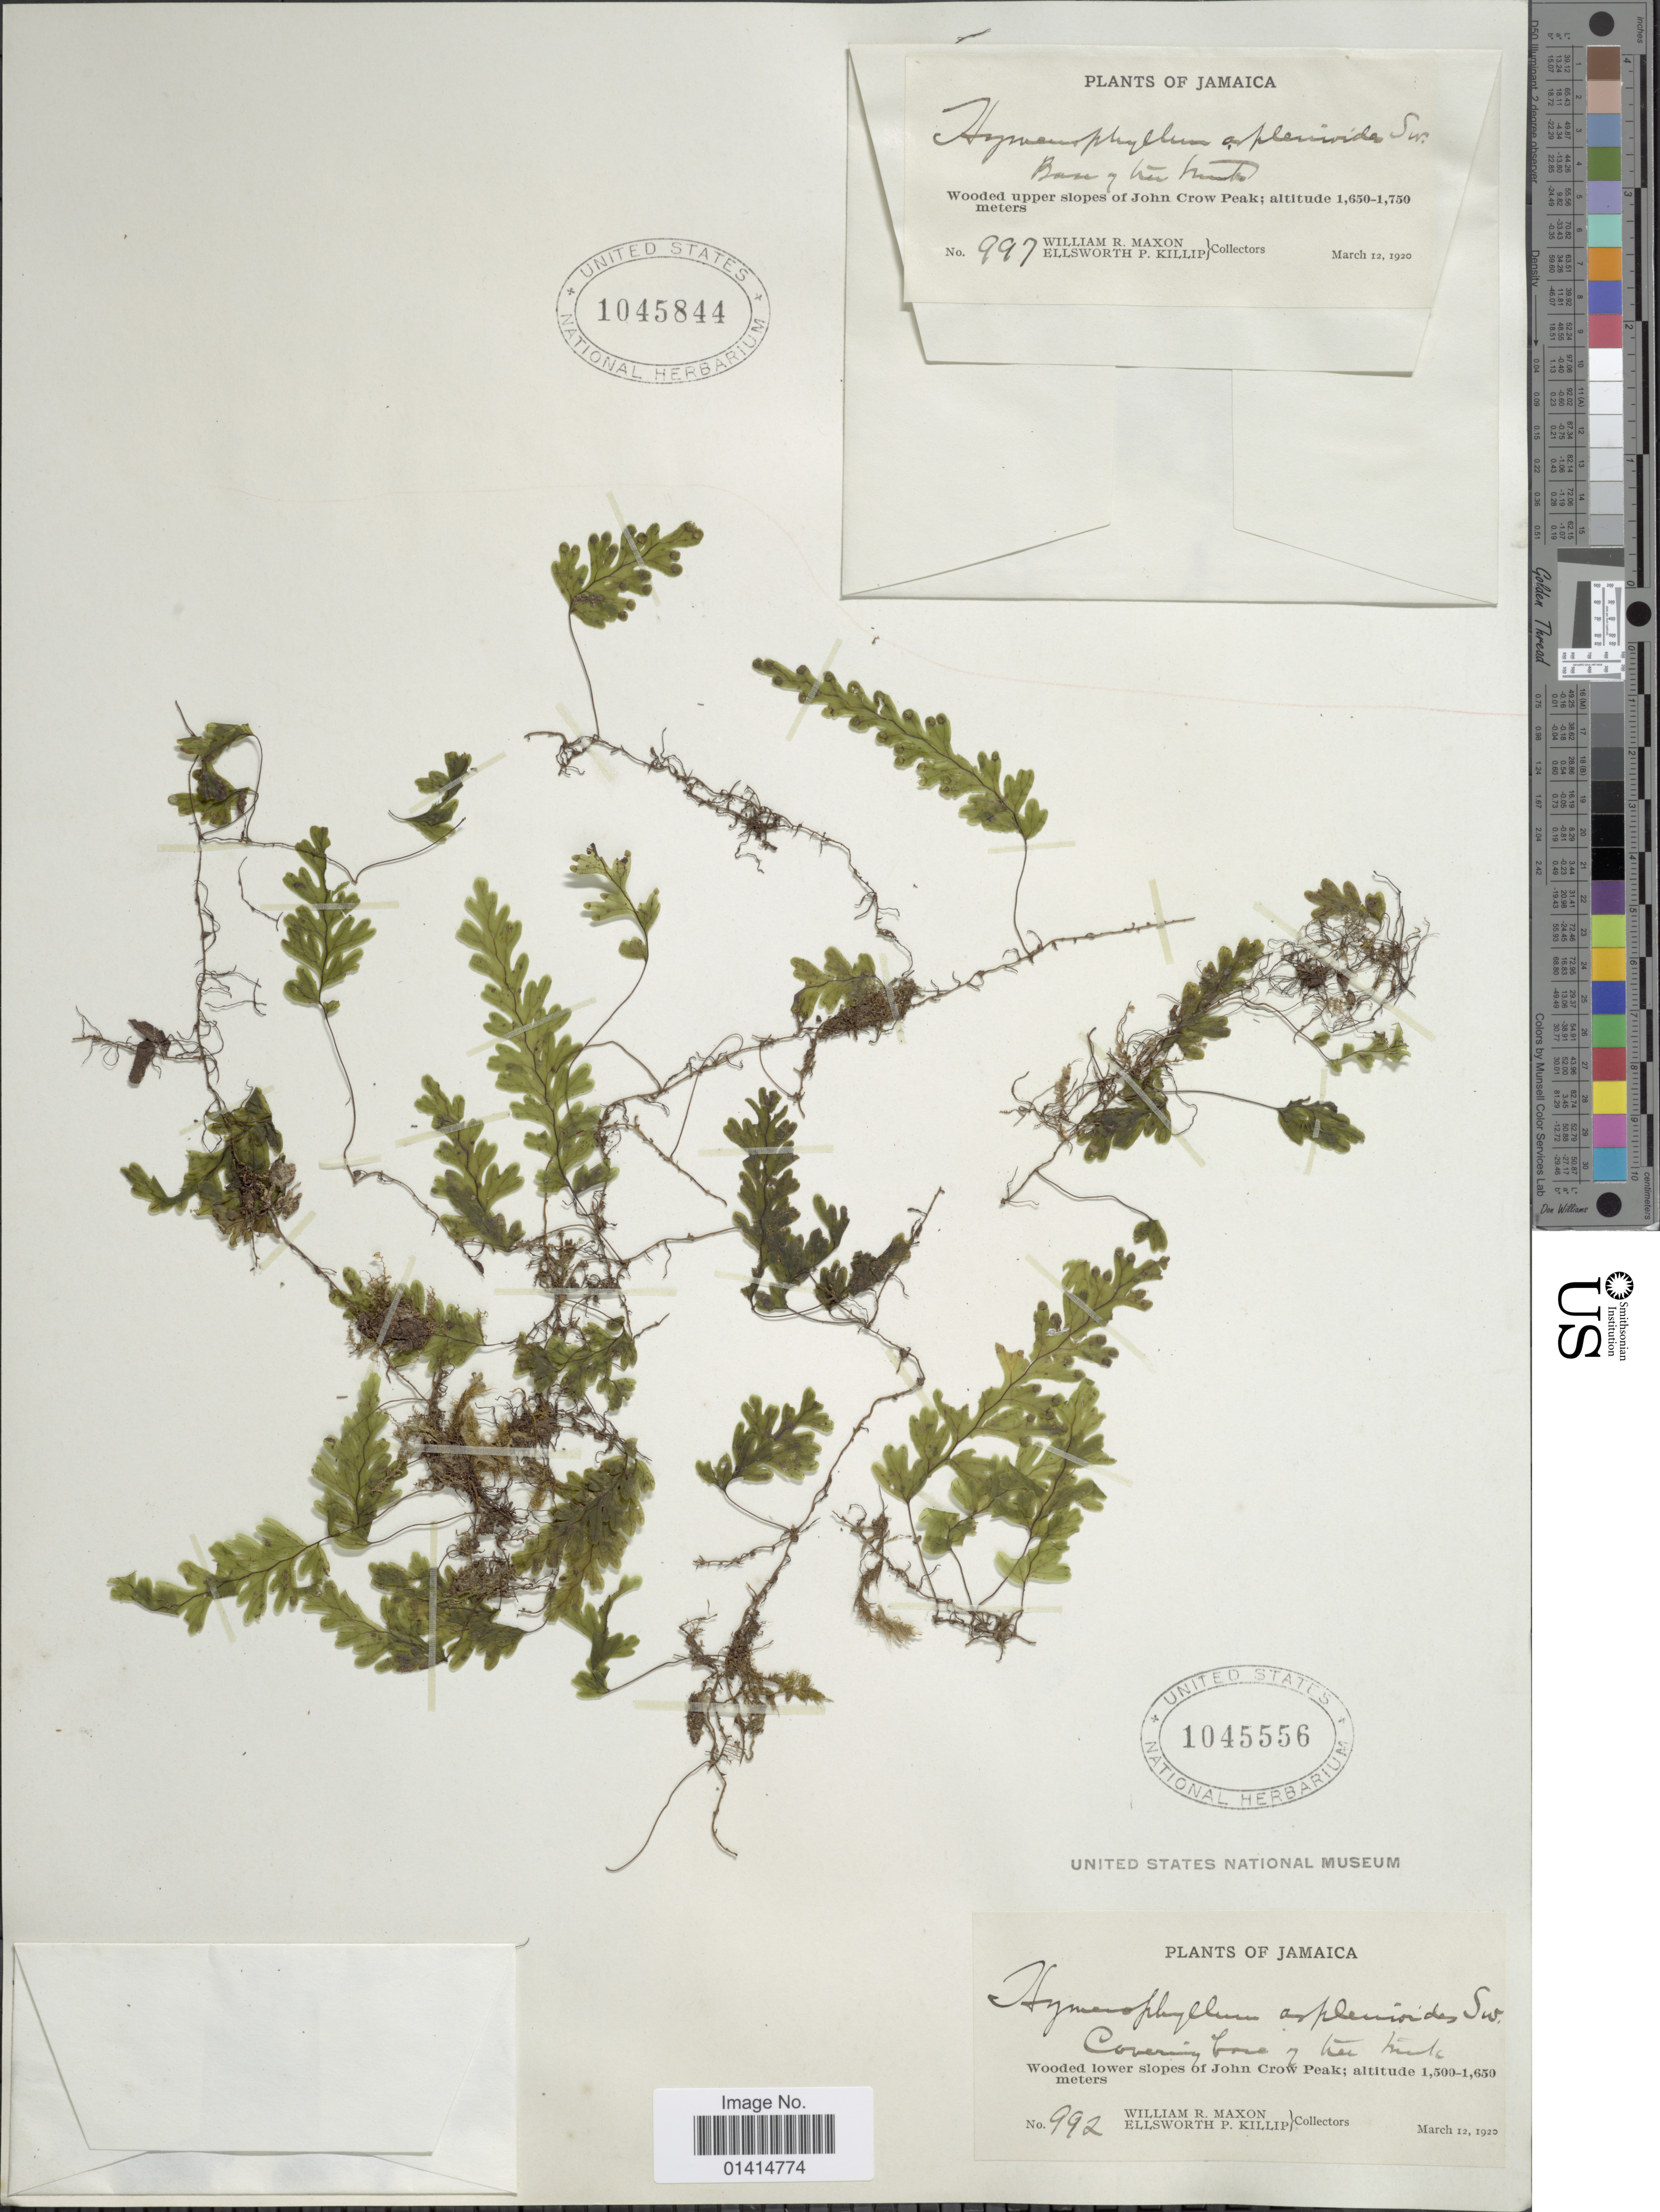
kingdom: Plantae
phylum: Tracheophyta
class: Polypodiopsida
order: Hymenophyllales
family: Hymenophyllaceae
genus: Hymenophyllum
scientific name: Hymenophyllum asplenioides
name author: (Sw.) Sw.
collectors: W. R. Maxon & E. P. Killip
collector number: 997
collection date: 1920-03-12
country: Jamaica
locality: Wooded lower slopes of John Crow Peak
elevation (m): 1650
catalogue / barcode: US 1045844-2